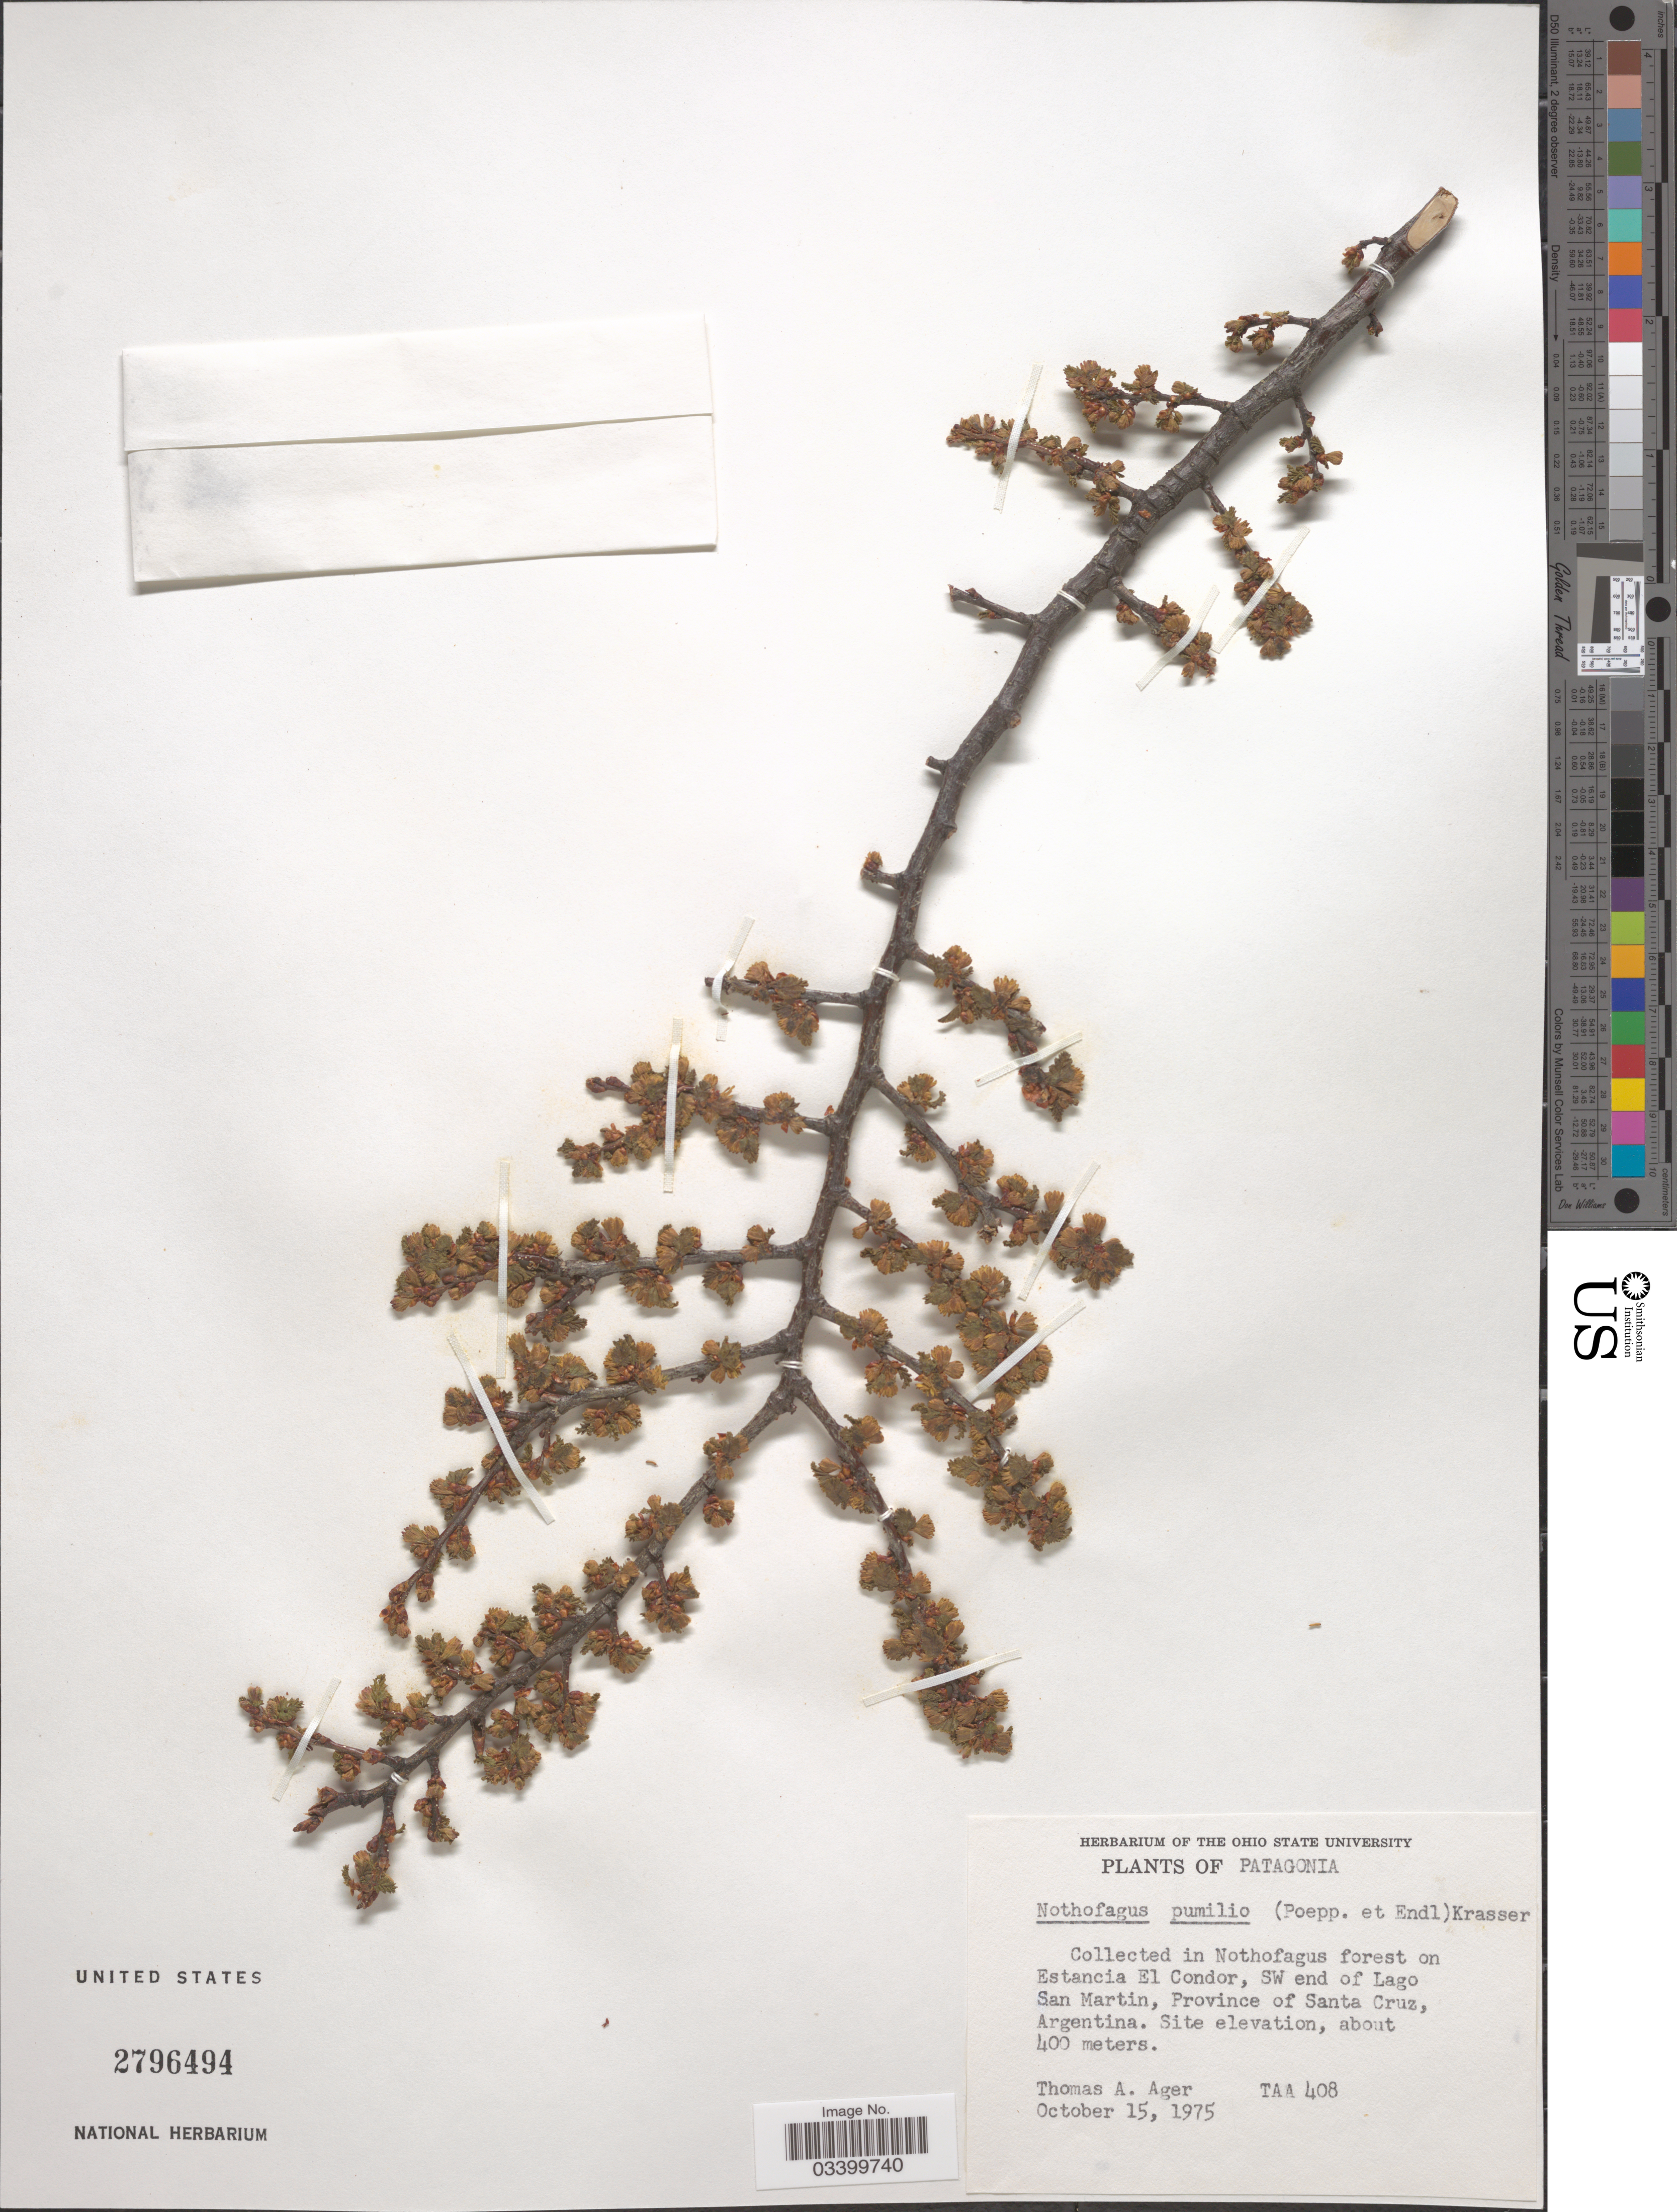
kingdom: Plantae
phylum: Tracheophyta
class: Magnoliopsida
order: Fagales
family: Nothofagaceae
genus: Nothofagus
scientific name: Nothofagus pumilio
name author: (Poepp. & Endl.) Krasser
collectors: T. A. Ager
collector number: TAA 408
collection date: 1975-10-15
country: Argentina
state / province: Santa Cruz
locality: Patagonia. In Nothofagus forest on Estancia El Condor, SW end of Lago San Martin.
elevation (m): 400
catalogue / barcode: US 2796494